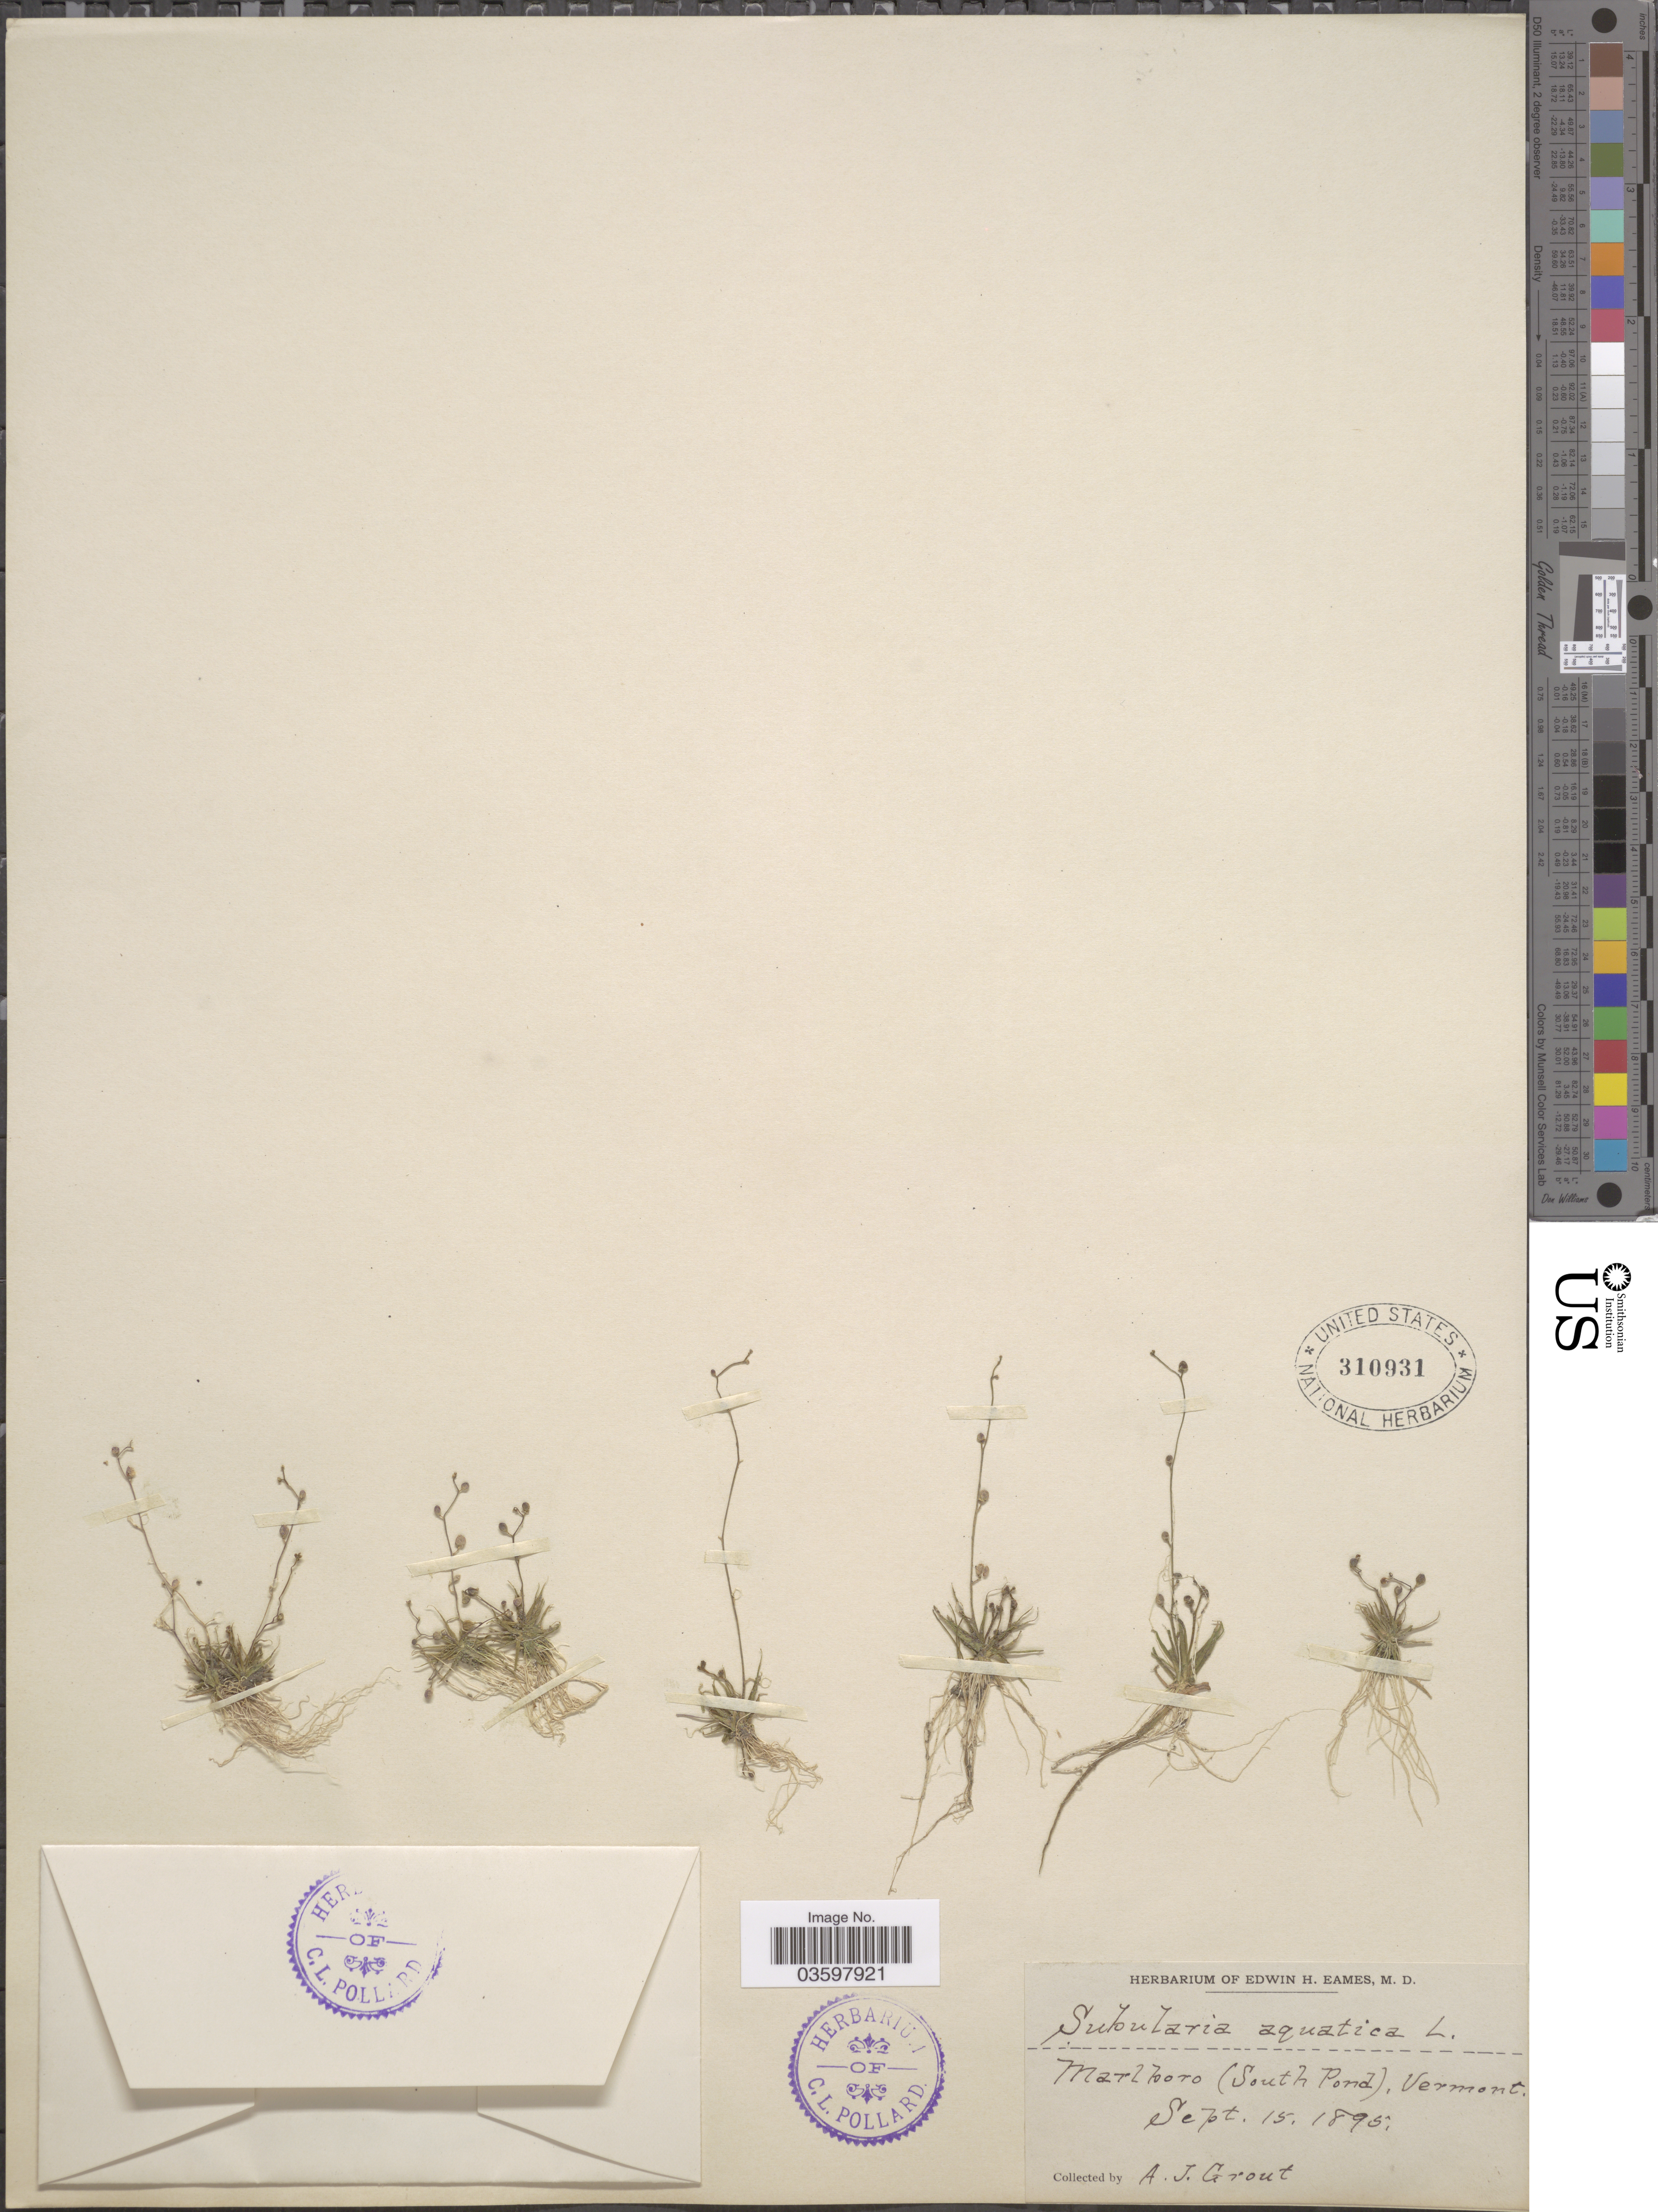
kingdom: Plantae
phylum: Tracheophyta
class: Magnoliopsida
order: Brassicales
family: Brassicaceae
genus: Subularia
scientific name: Subularia aquatica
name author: L.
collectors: A. J. Grout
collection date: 1895-09-15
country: United States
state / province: Vermont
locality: Marlboro (South Pond).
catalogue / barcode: US 310931